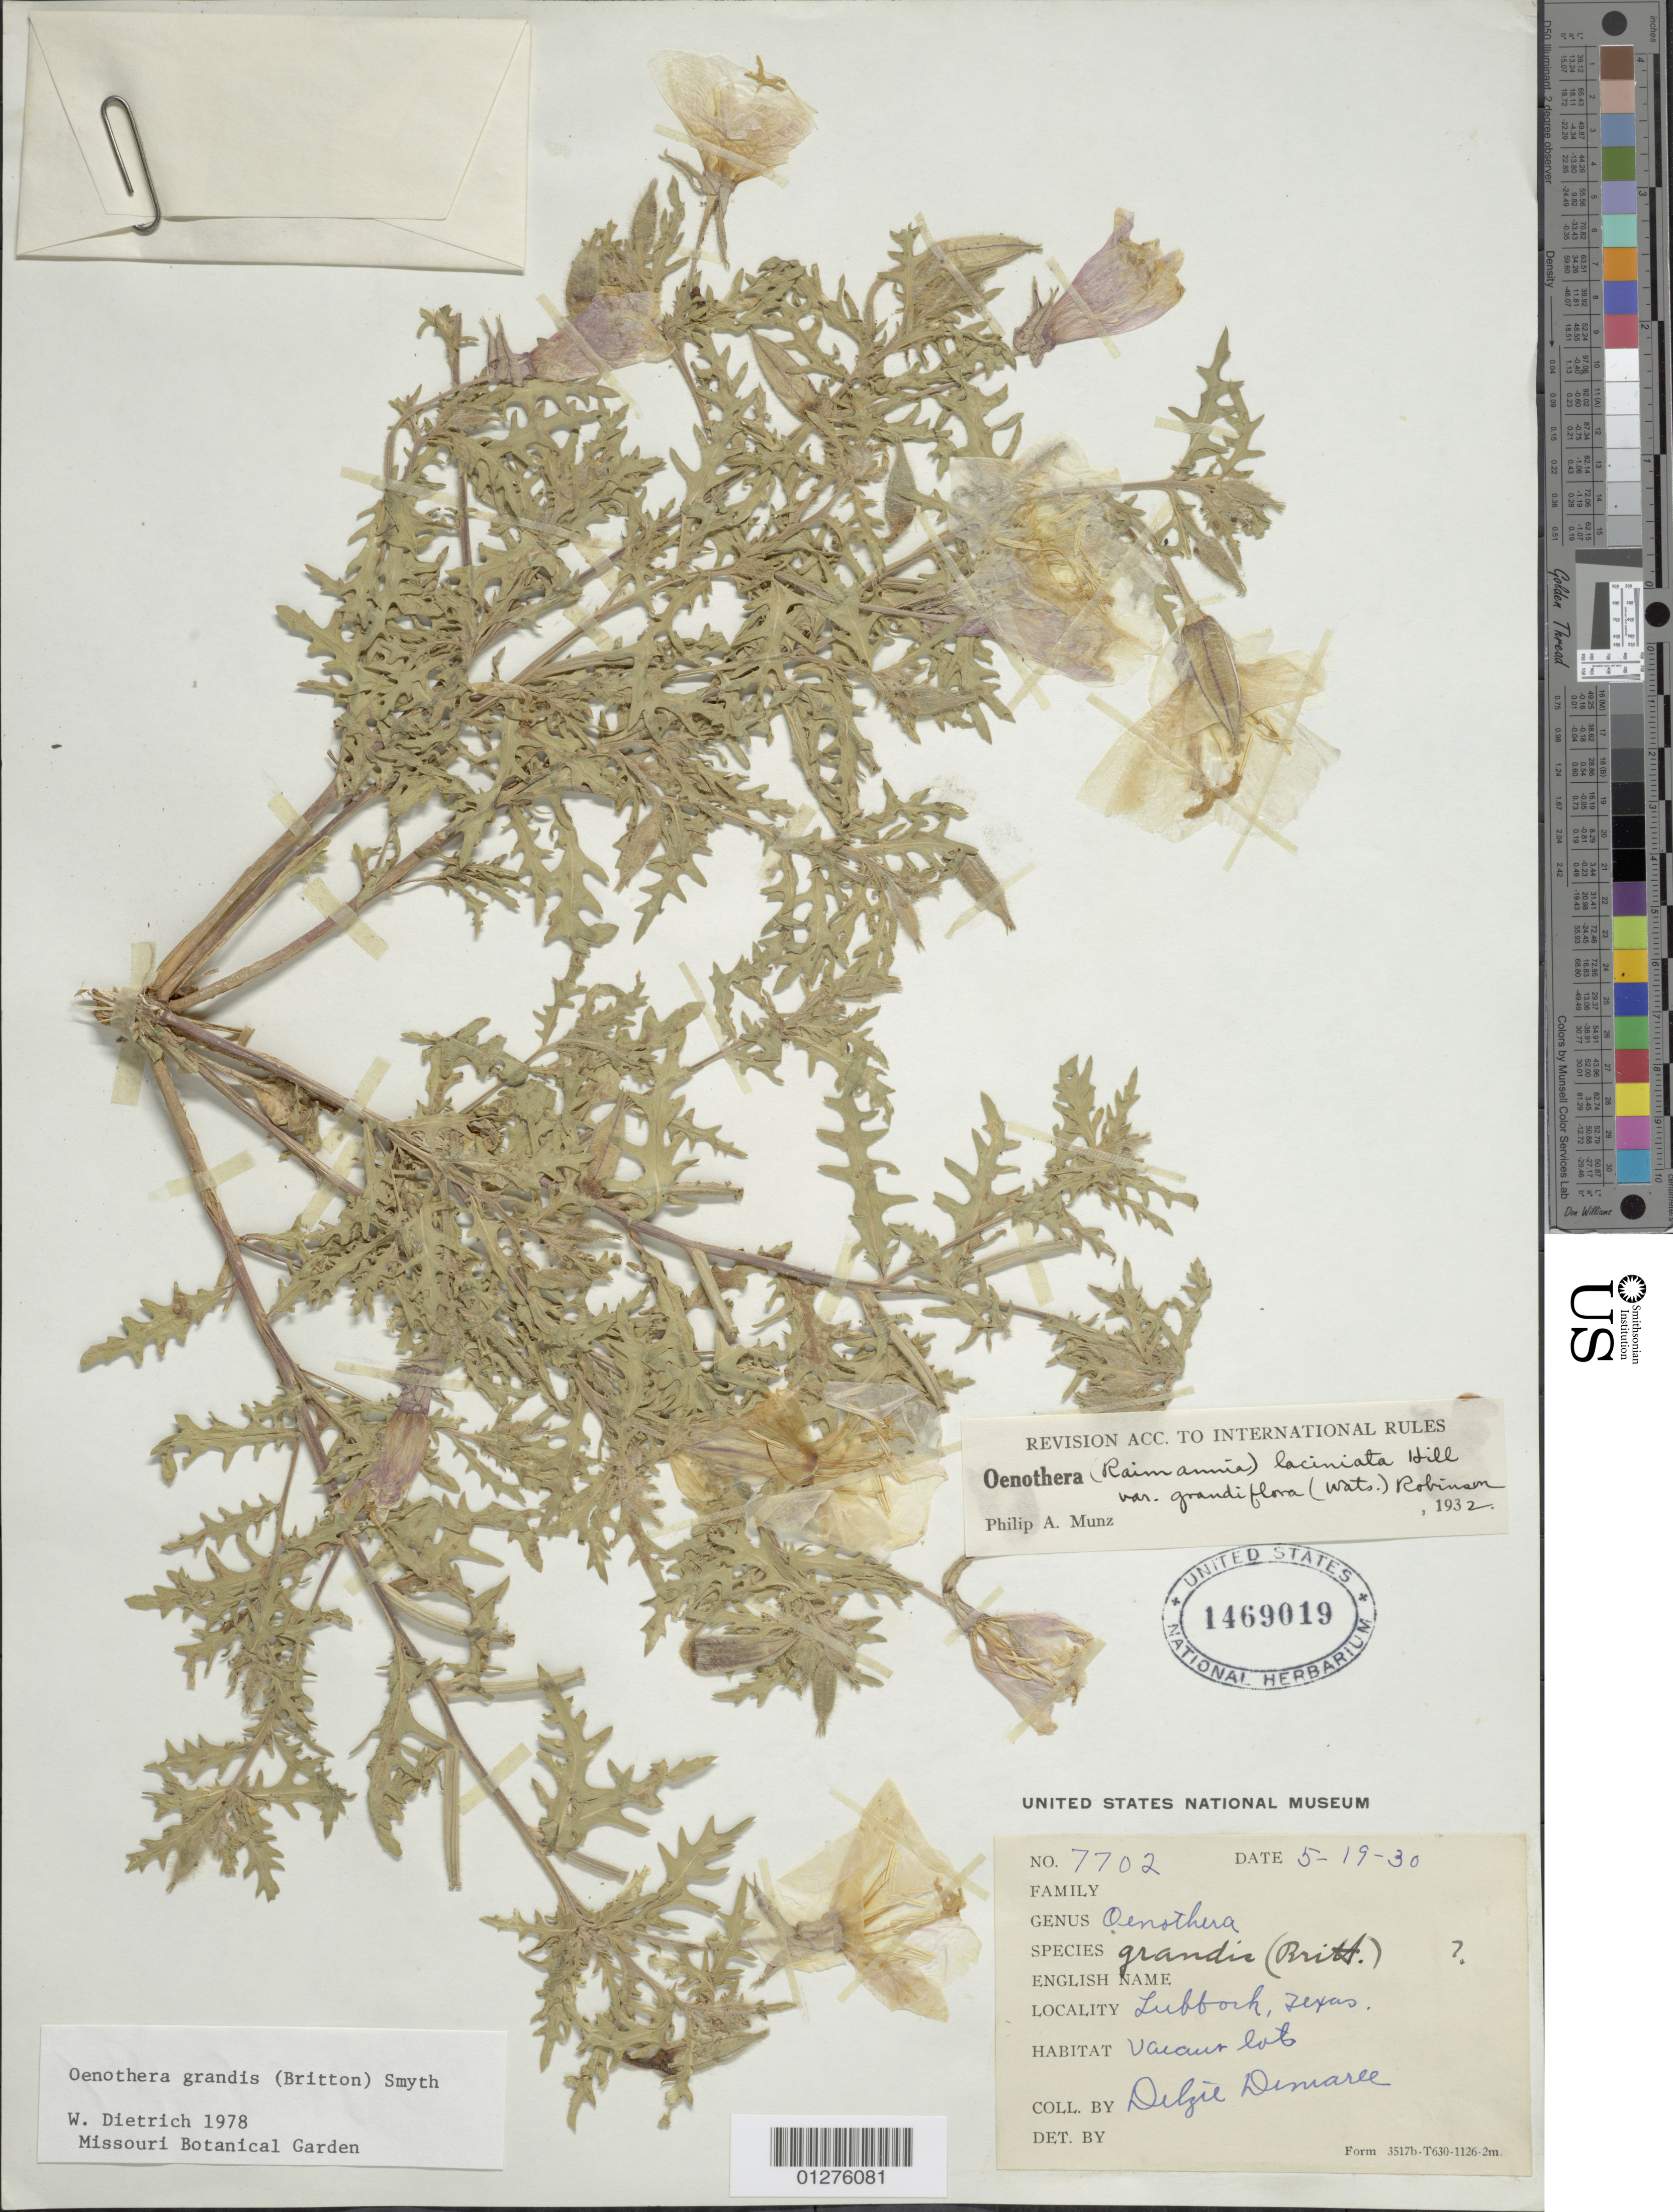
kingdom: Plantae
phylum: Tracheophyta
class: Magnoliopsida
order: Myrtales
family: Onagraceae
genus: Oenothera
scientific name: Oenothera grandis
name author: (Britton) Smyth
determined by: Dietrich, W.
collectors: D. Demaree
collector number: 7702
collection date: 1930-05-19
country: United States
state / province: Texas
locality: Lubbock.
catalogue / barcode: US 1469019